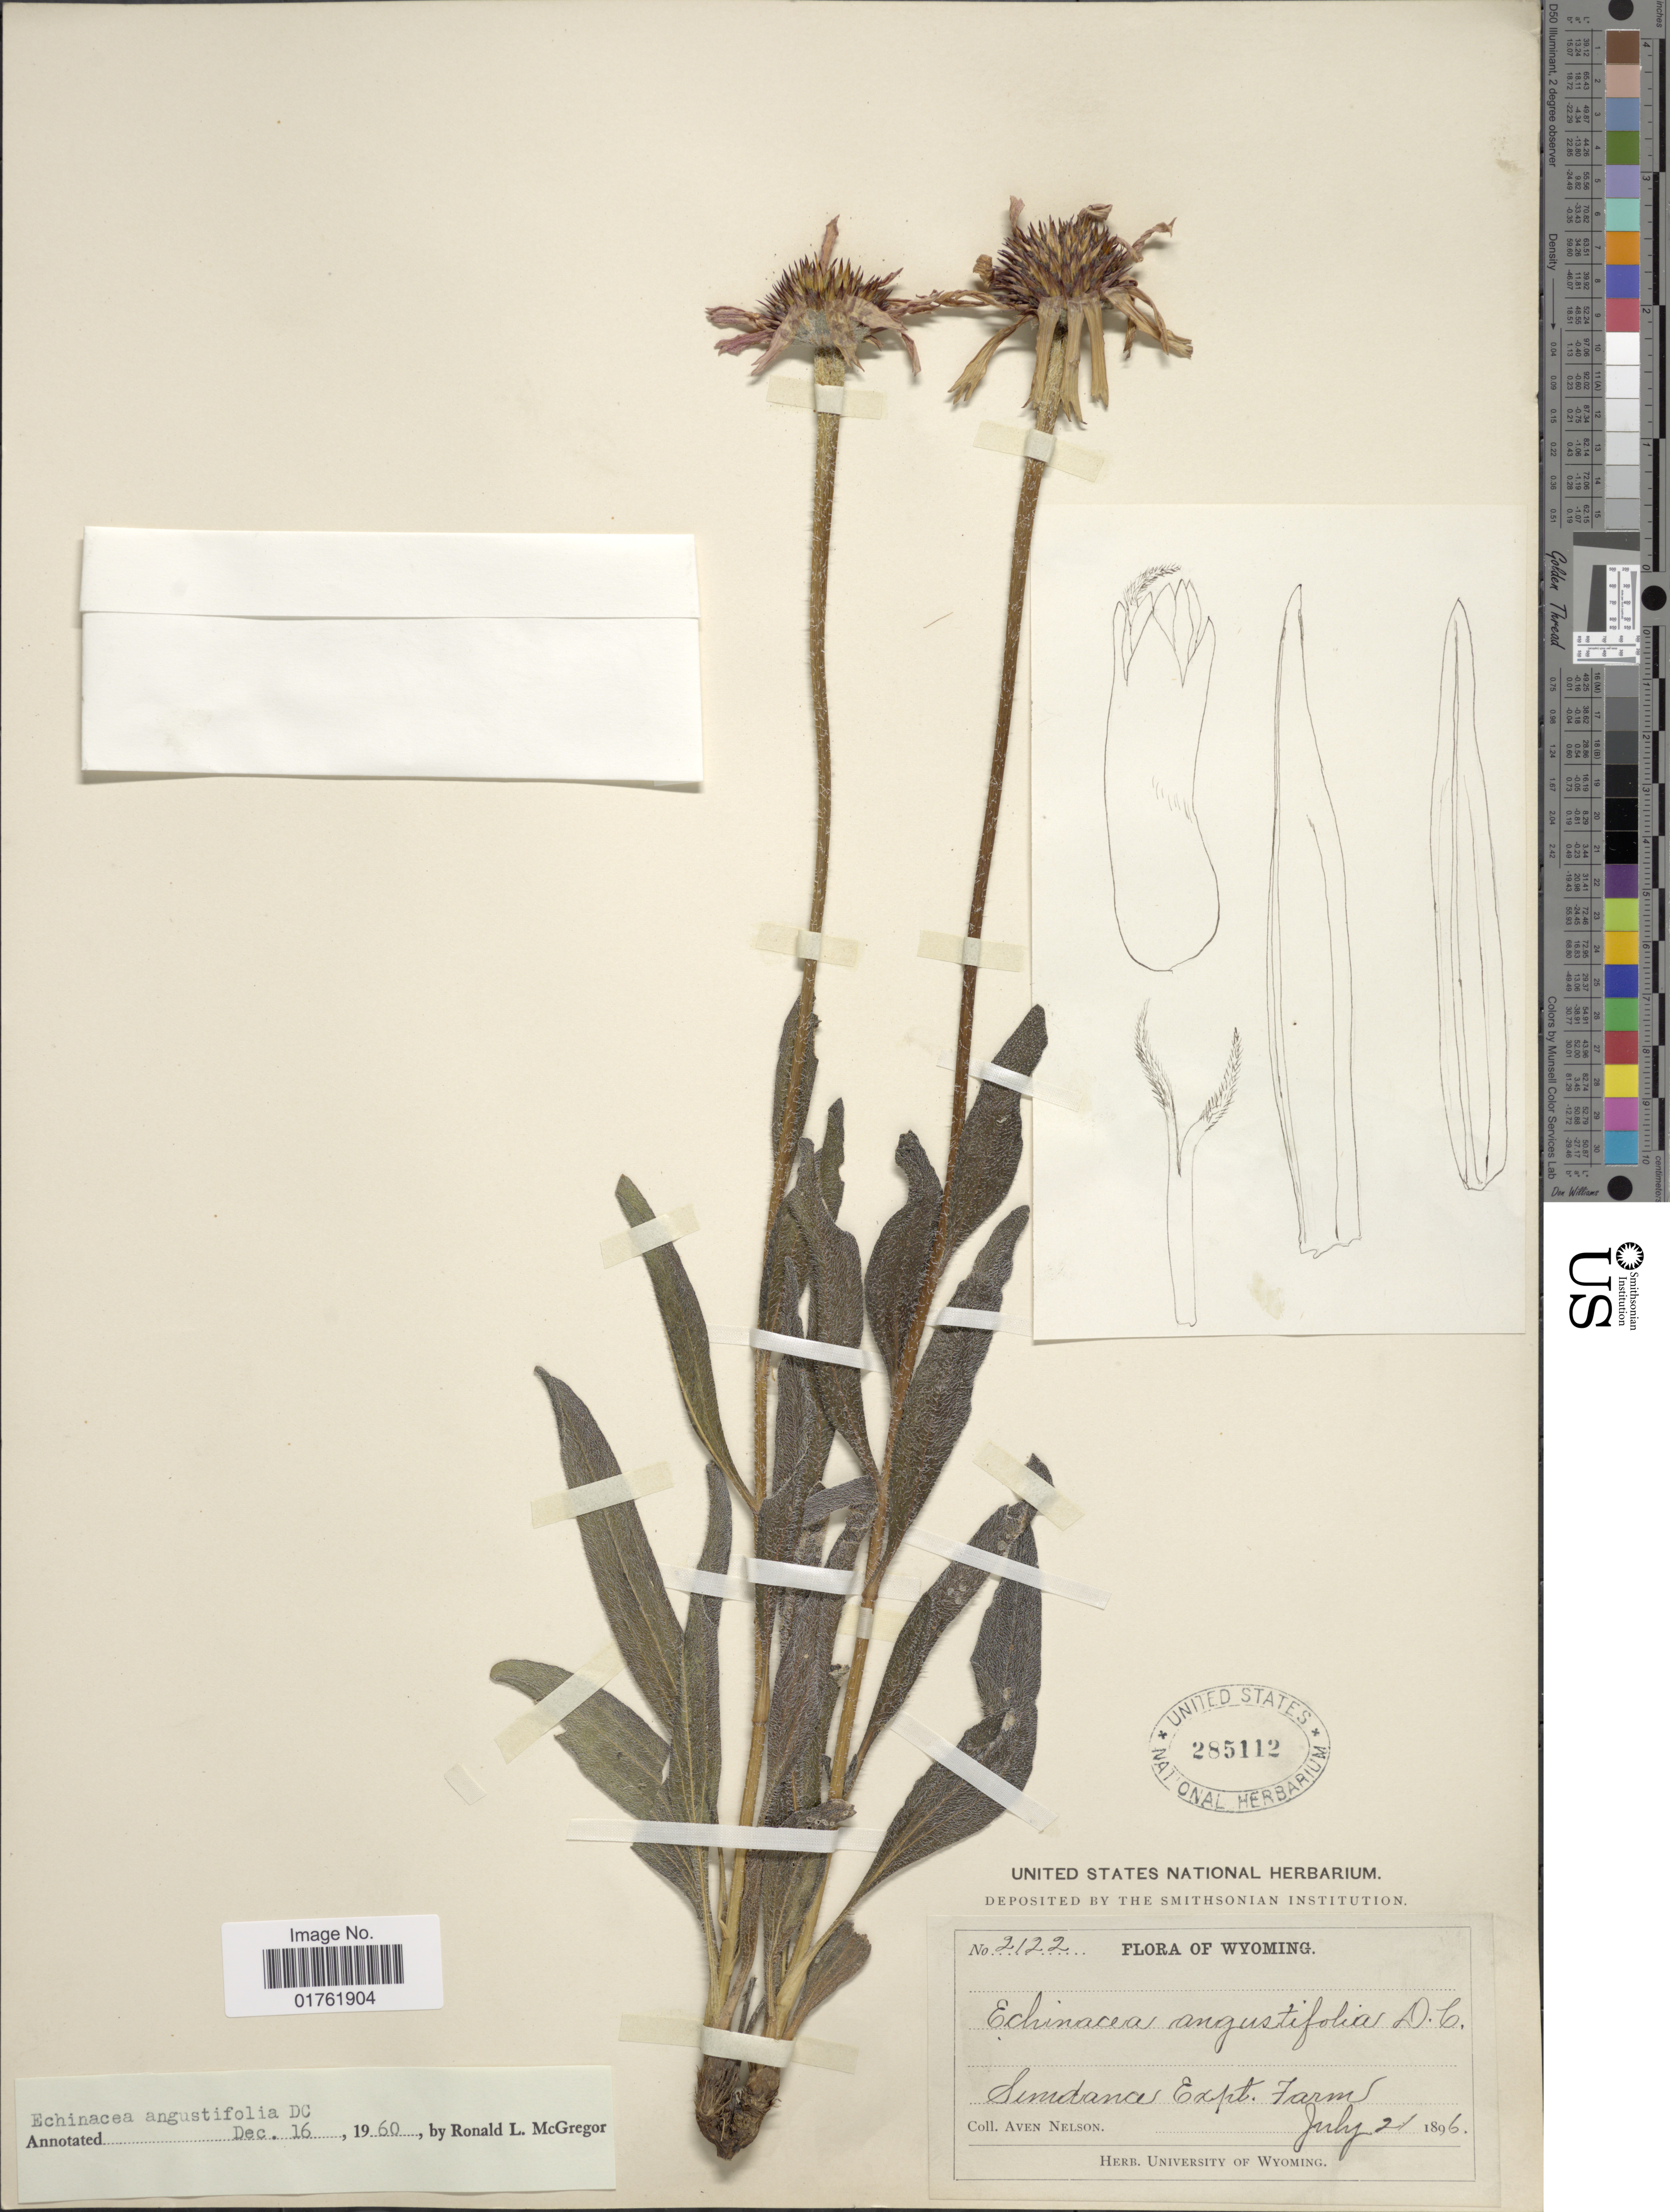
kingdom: Plantae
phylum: Tracheophyta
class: Magnoliopsida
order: Asterales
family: Asteraceae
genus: Echinacea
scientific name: Echinacea angustifolia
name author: DC.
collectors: A. Nelson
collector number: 2122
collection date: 1896-07-21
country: United States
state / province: Wyoming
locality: Simdance Expt Farm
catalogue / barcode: US 285112